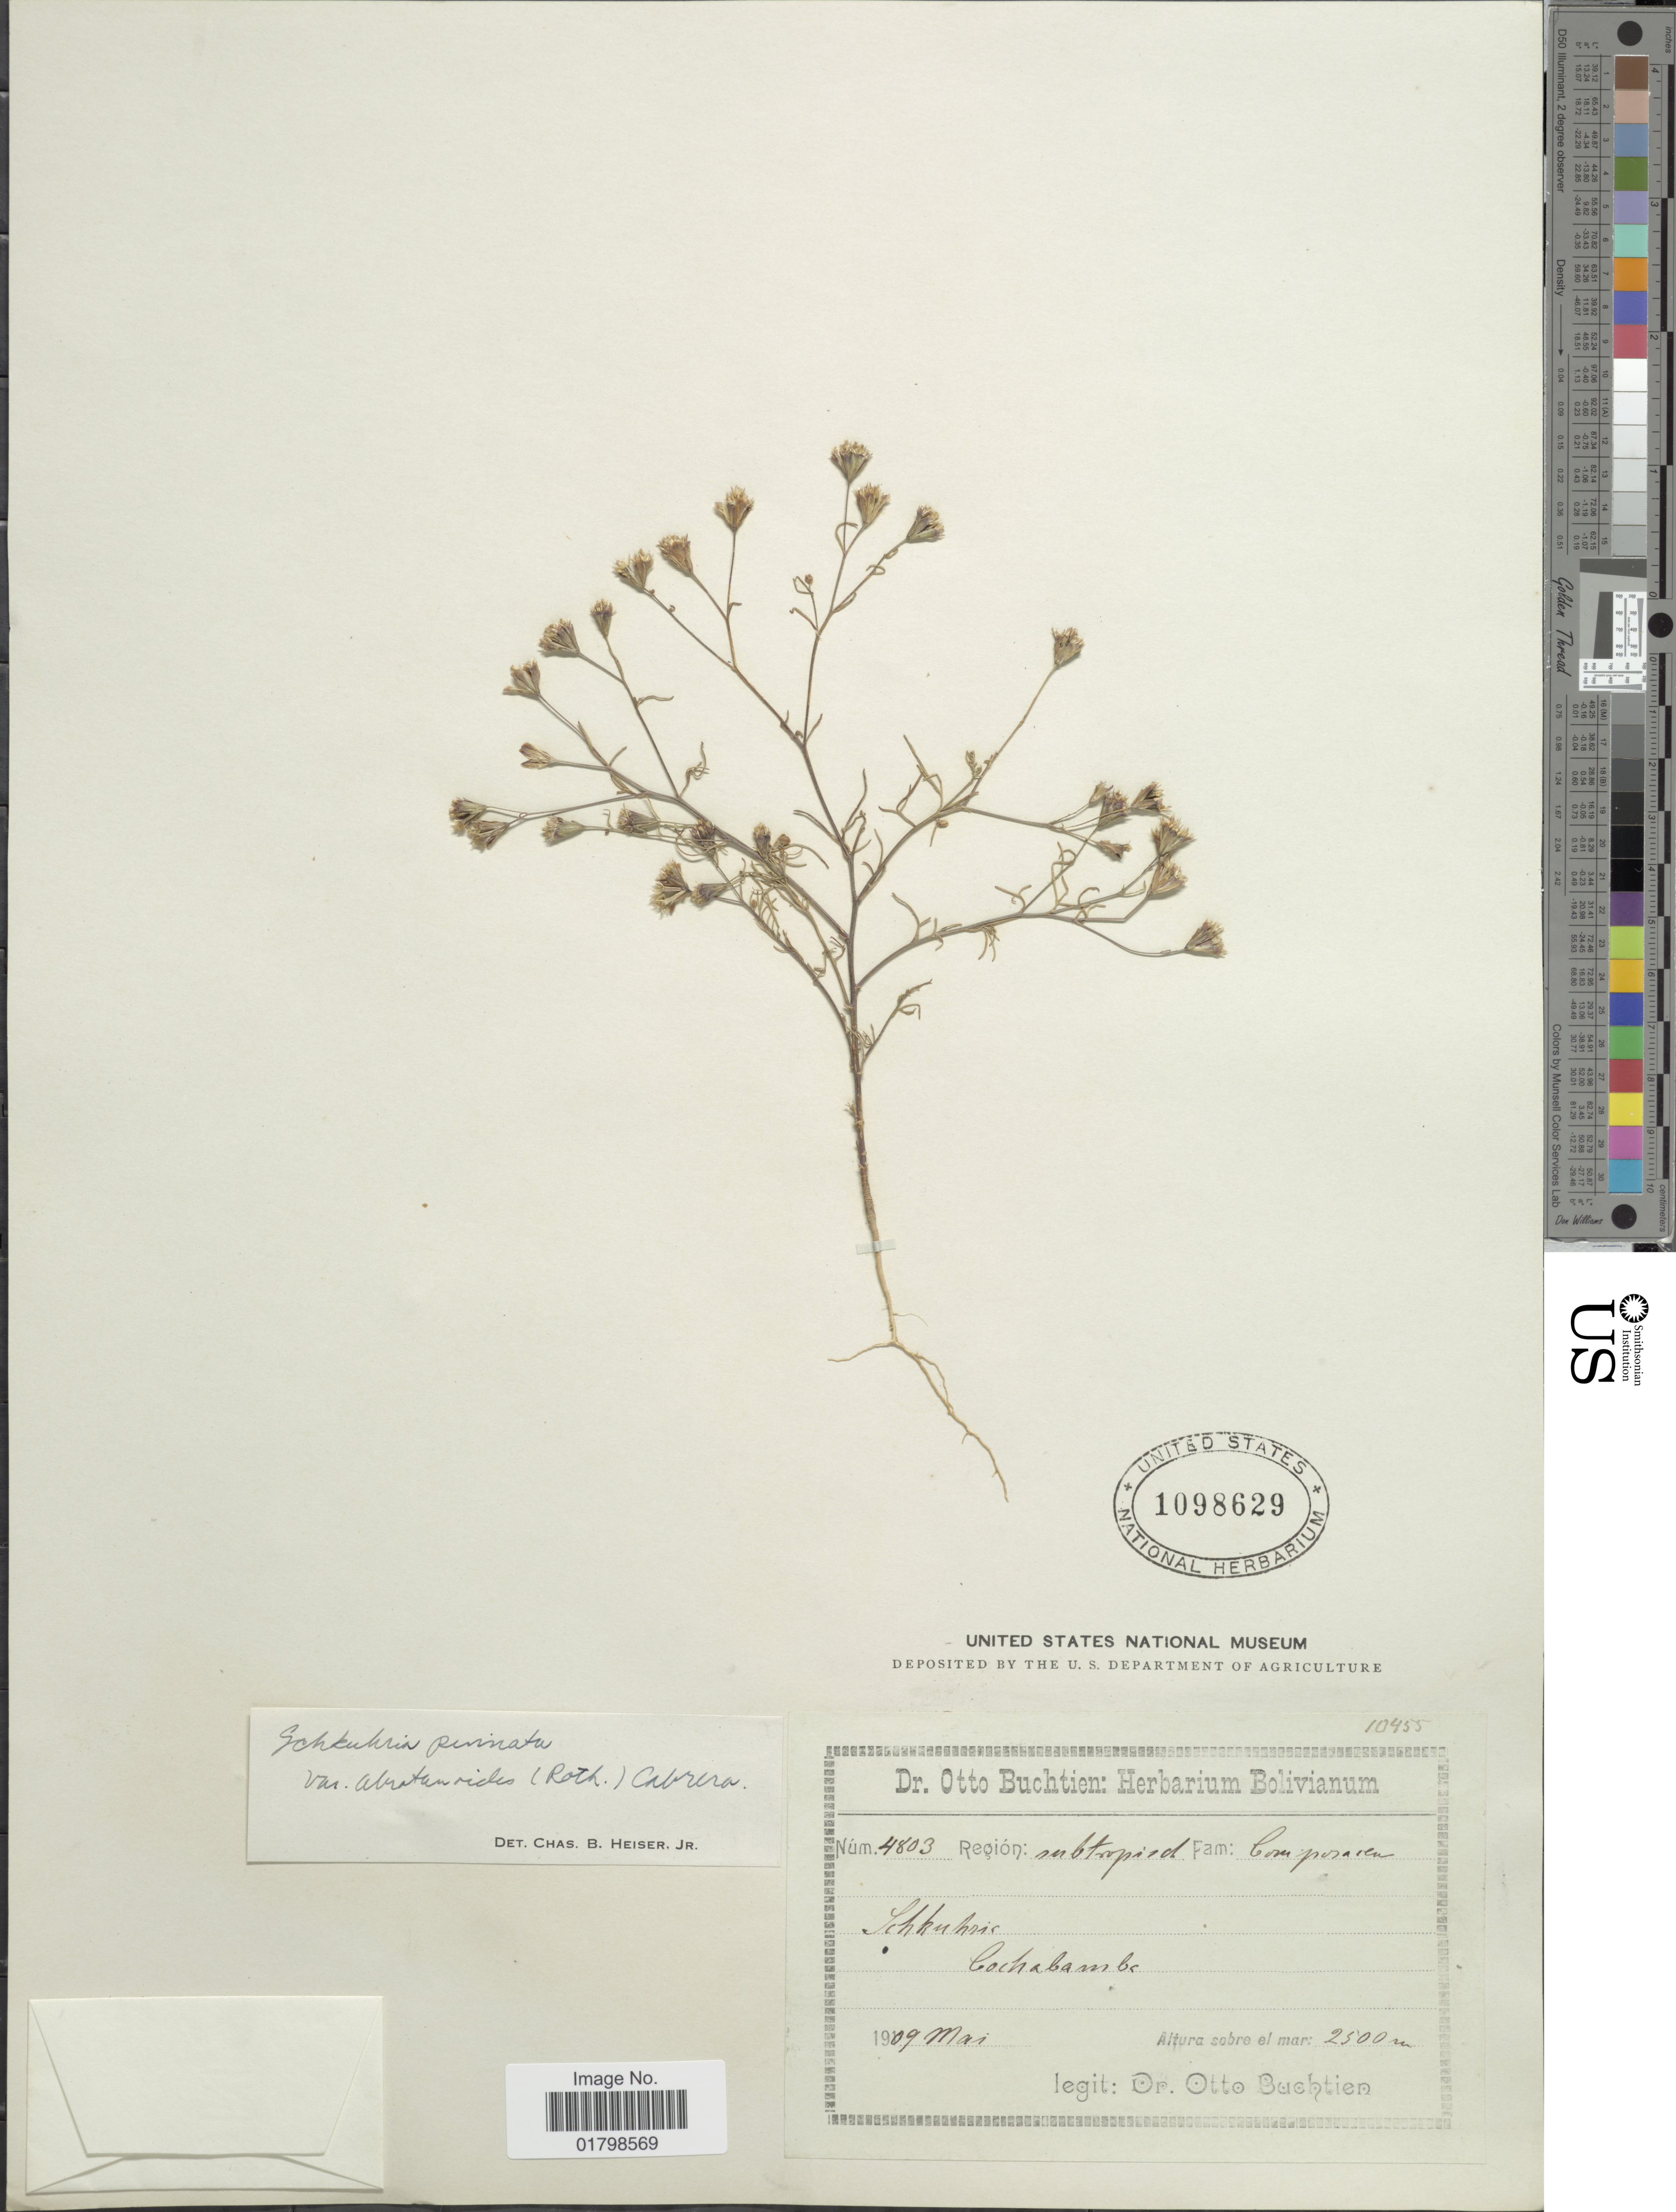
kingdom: Plantae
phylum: Tracheophyta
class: Magnoliopsida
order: Asterales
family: Asteraceae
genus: Schkuhria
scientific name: Schkuhria pinnata var. octoaristata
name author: Cabrera ex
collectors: O. Buchtien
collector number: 4803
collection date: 1909-05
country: Bolivia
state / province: Cochabamba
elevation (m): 2500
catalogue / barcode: US 1098629